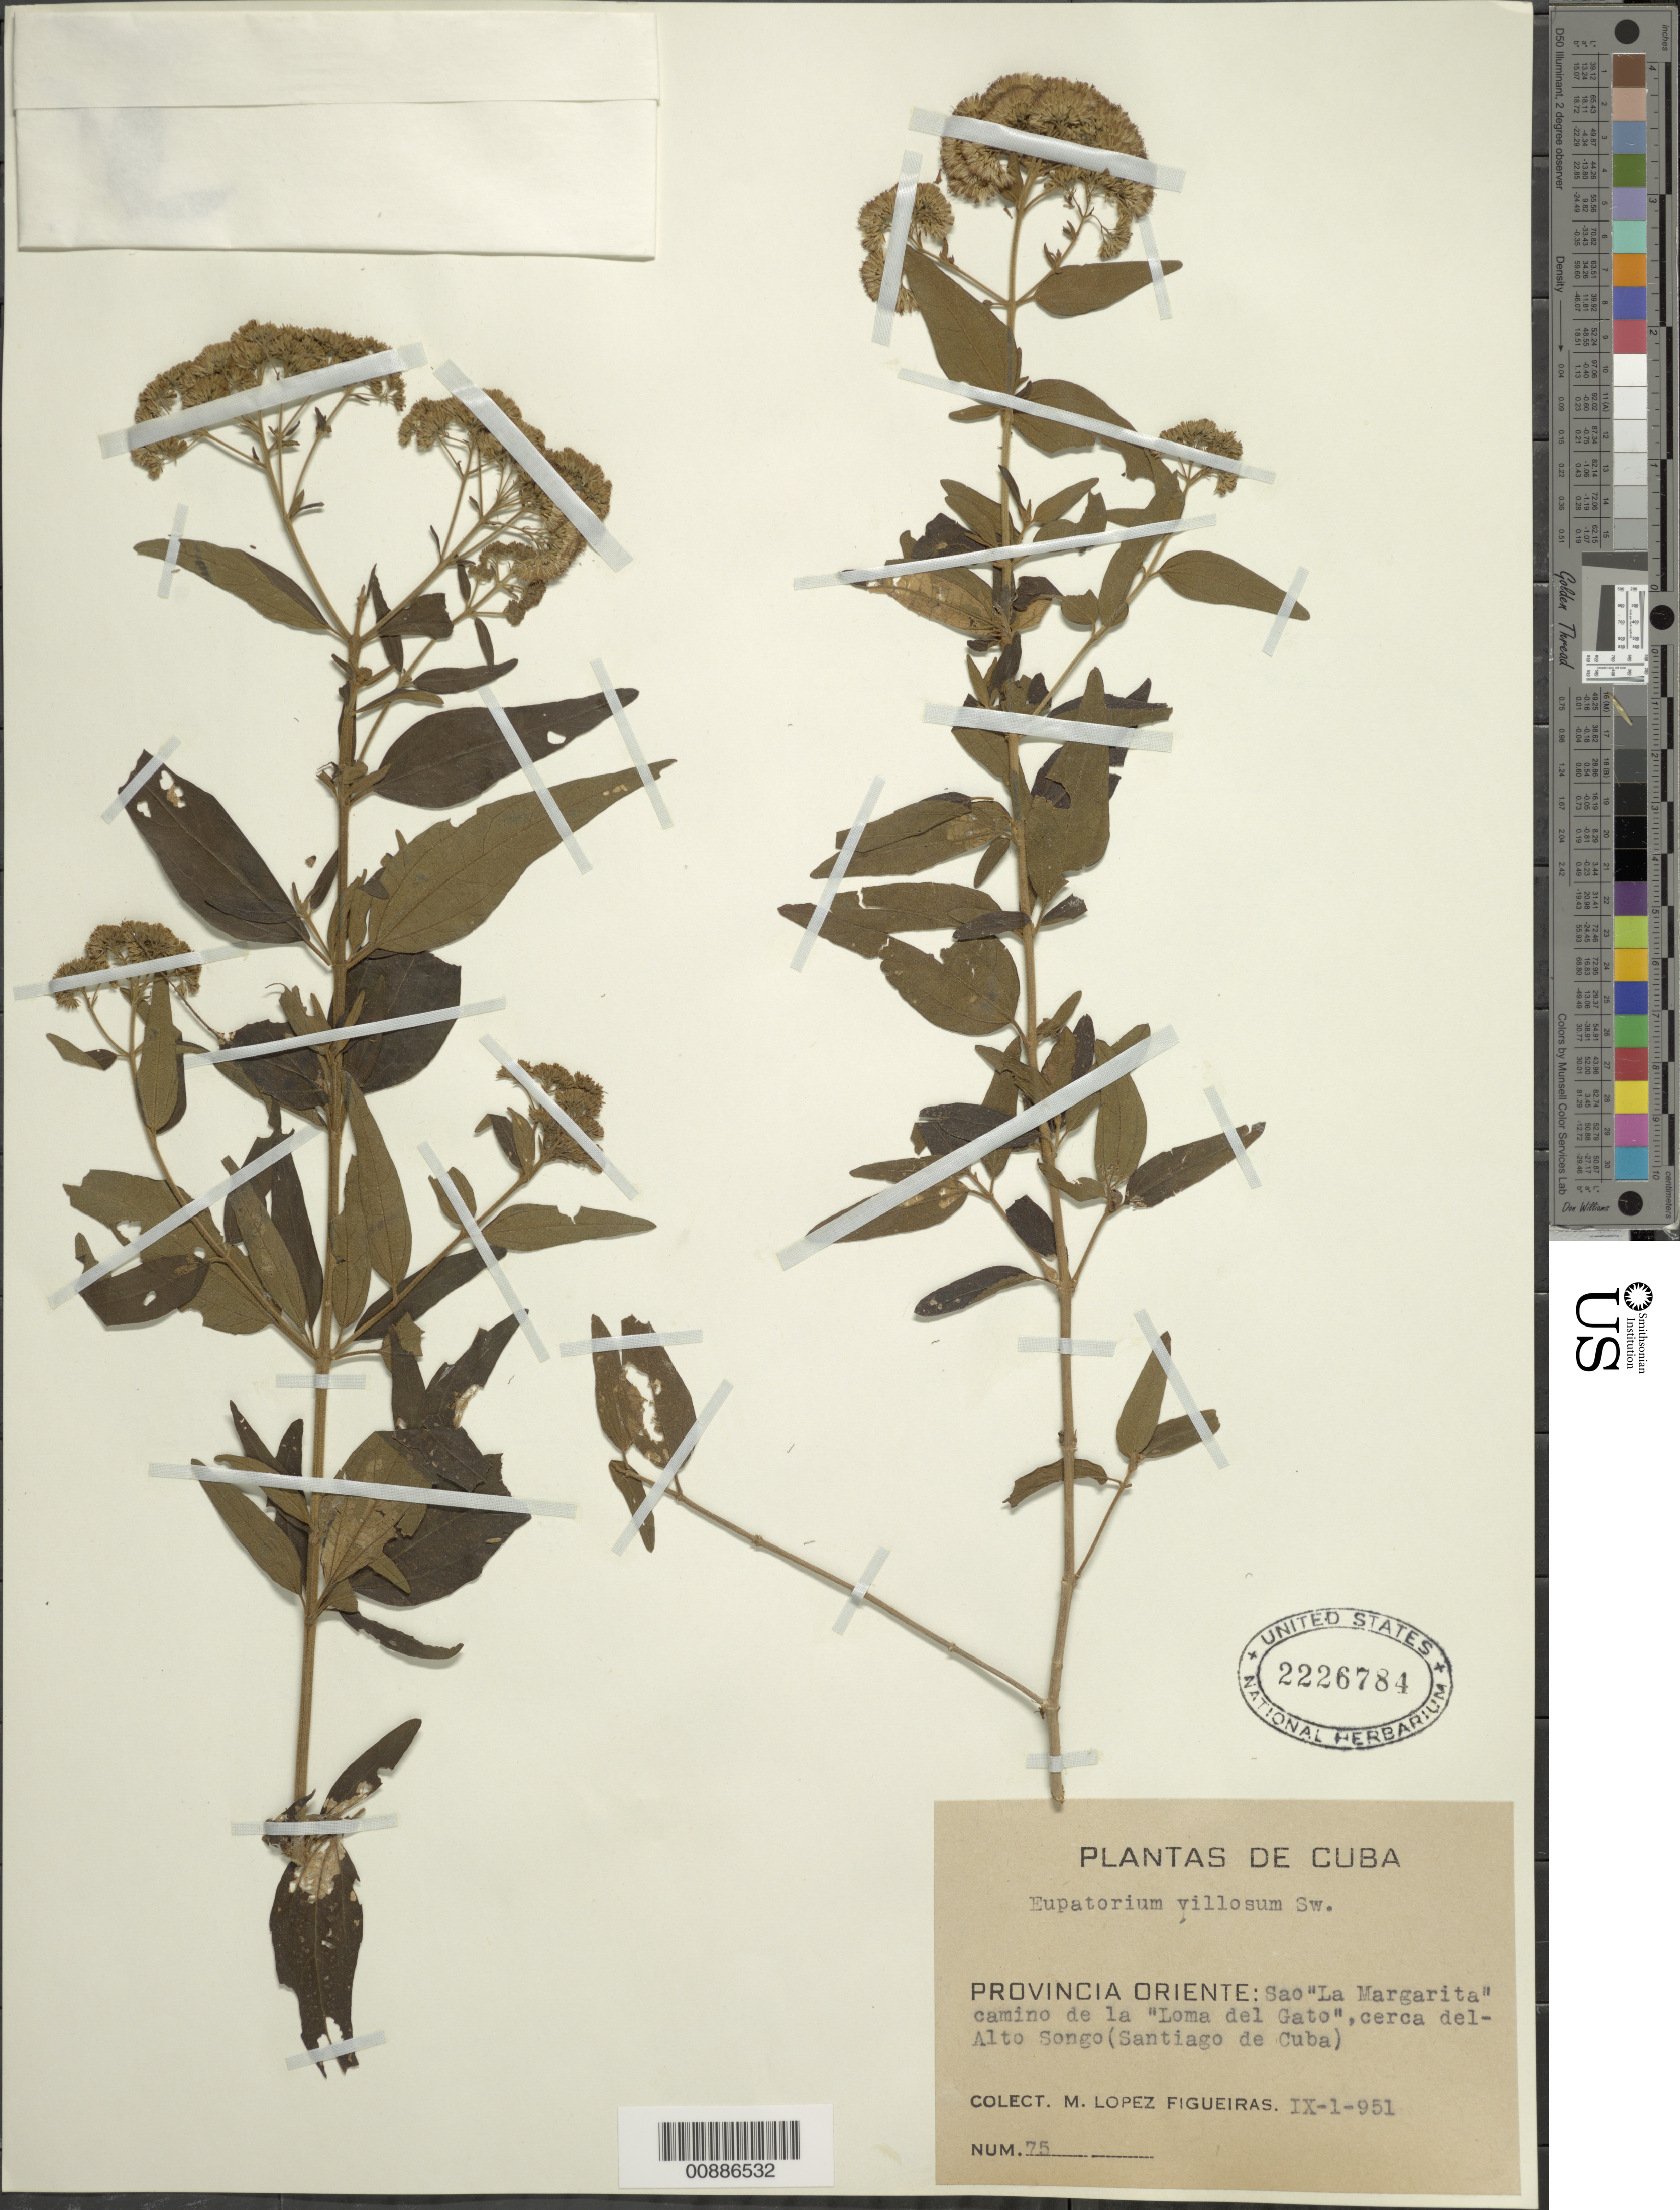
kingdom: Plantae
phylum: Tracheophyta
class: Magnoliopsida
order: Asterales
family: Asteraceae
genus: Koanophyllon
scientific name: Koanophyllon villosum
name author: (Sw.) R.M. King & H. Rob.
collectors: M. López Figueiras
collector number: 75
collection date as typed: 01 Sep 1951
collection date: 1951-09-01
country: Cuba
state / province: Oriente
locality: Sao "La Margarita" camino de la "Loma del Gato", cerca del-Alto Songo (Santiago)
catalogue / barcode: US 2226784